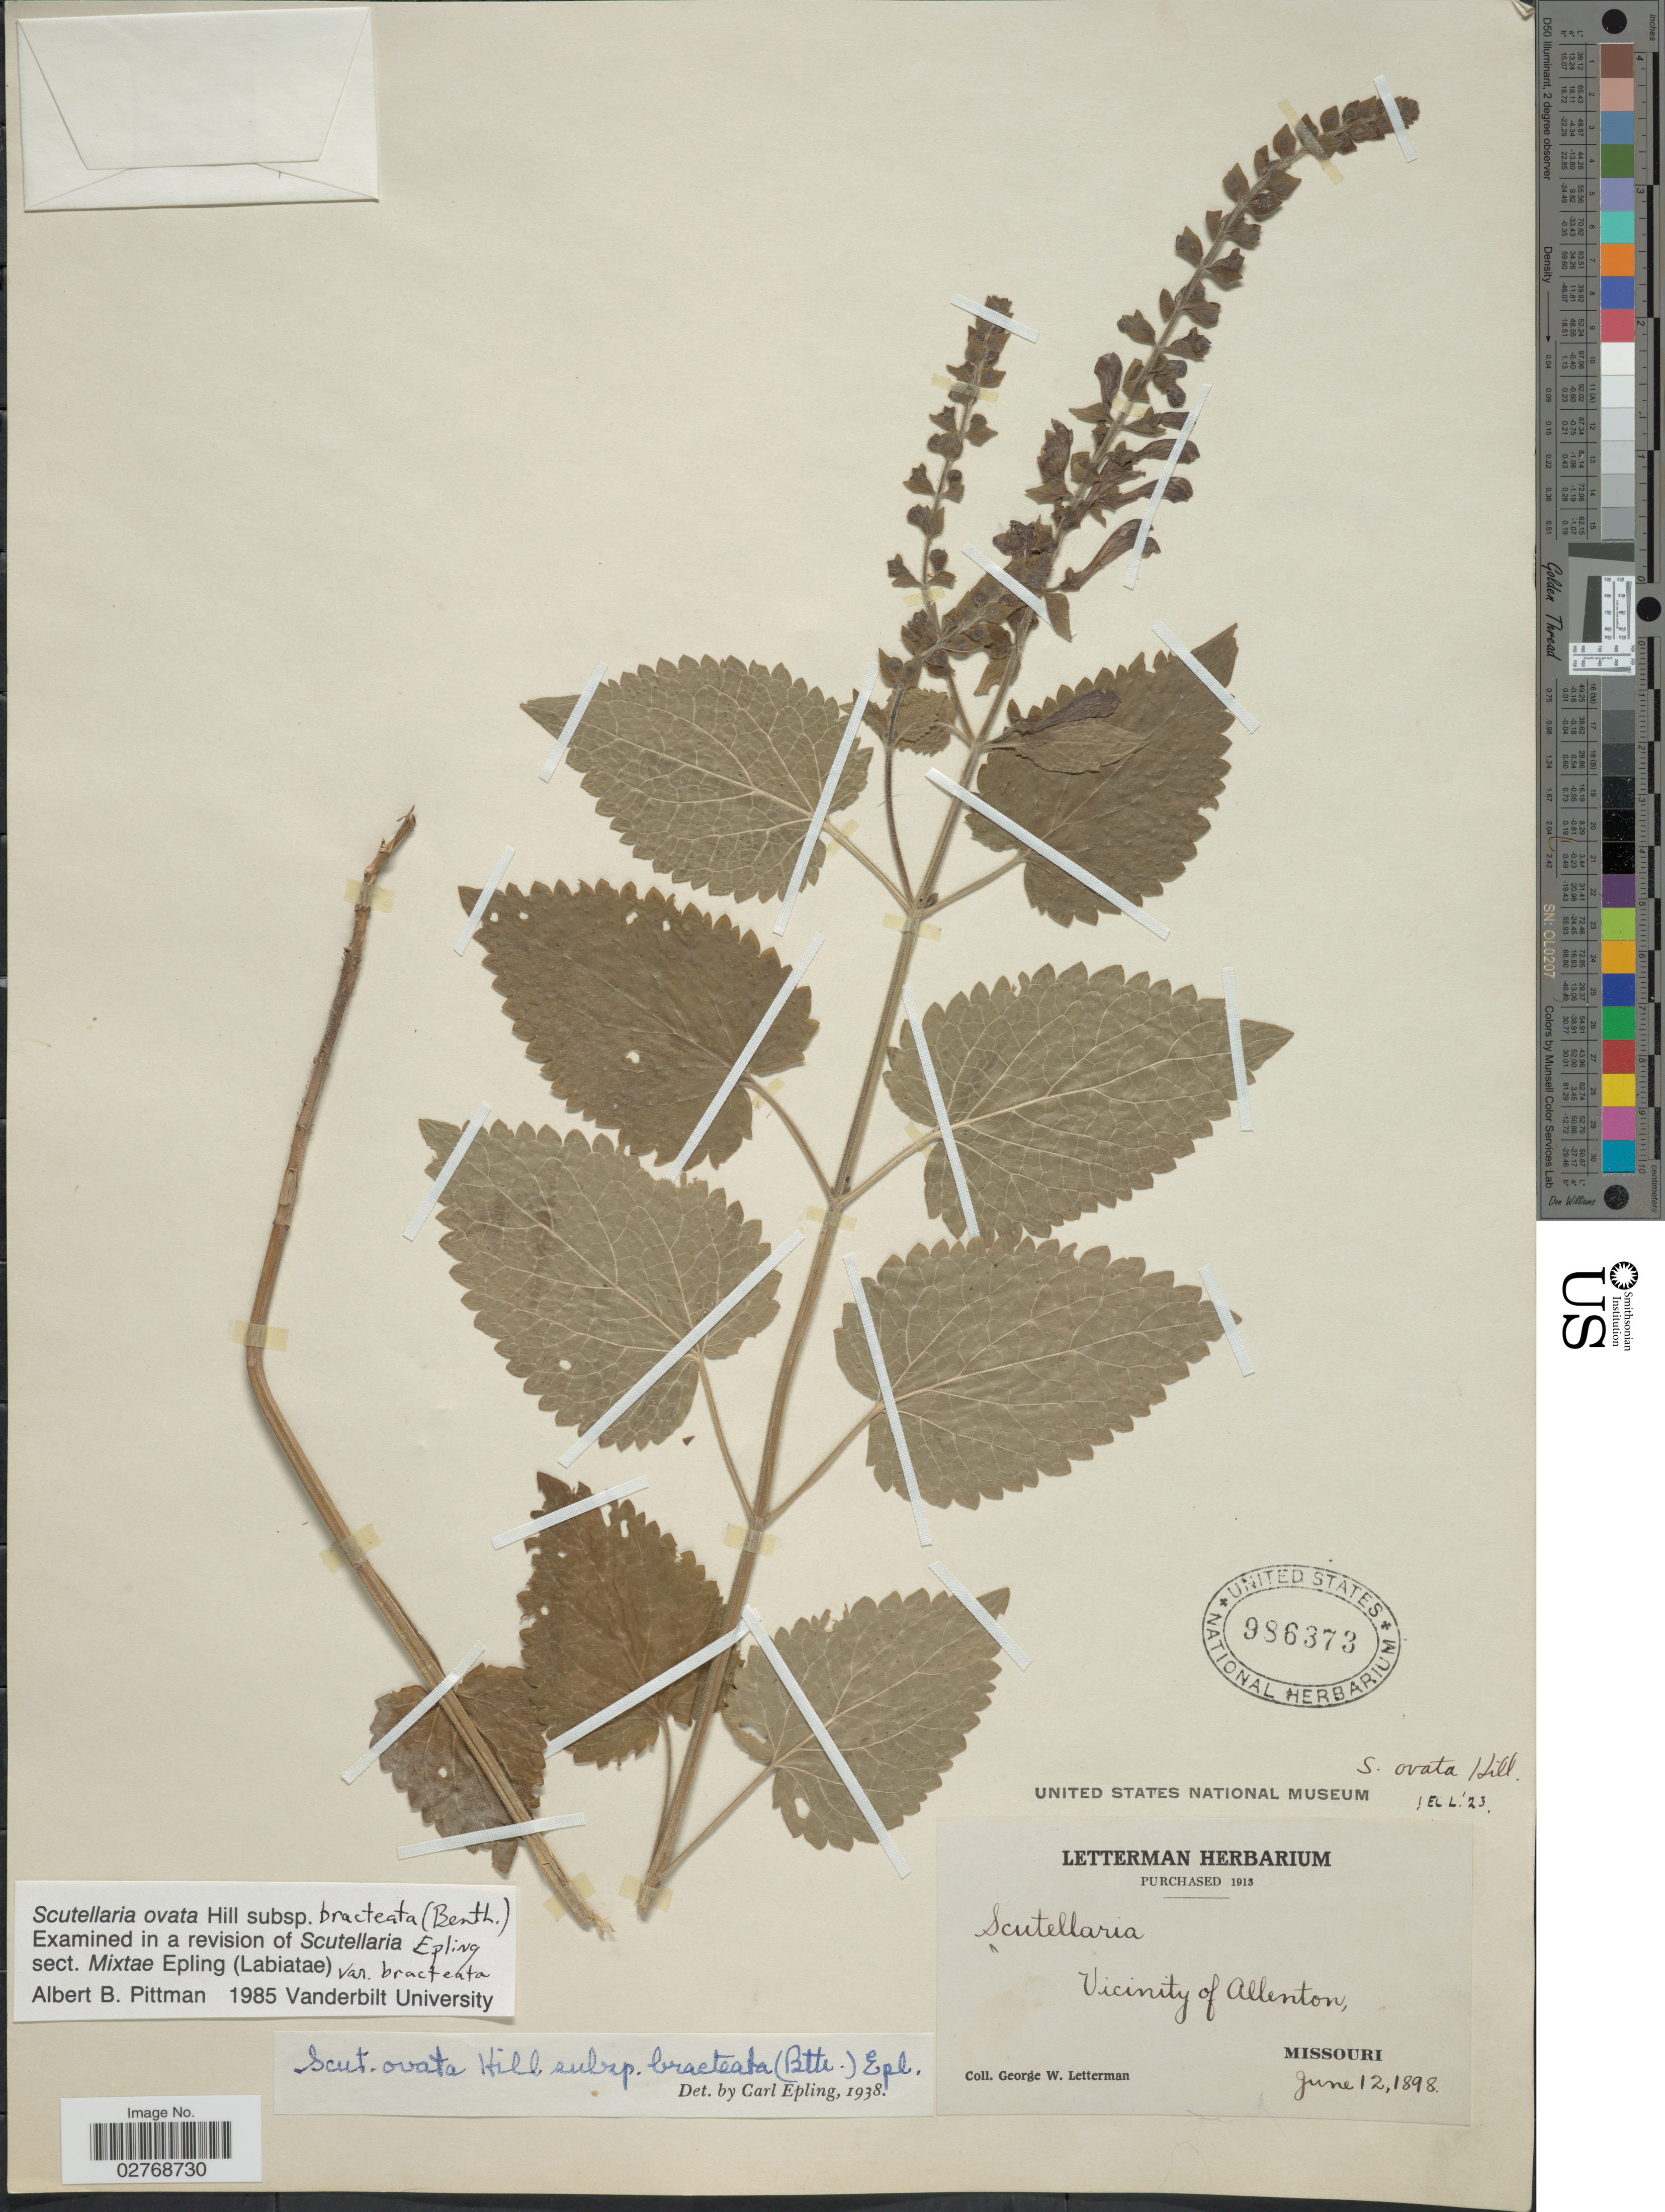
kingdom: Plantae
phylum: Tracheophyta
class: Magnoliopsida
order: Lamiales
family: Lamiaceae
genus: Scutellaria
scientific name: Scutellaria ovata subsp. bracteata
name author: (Benth.) Epling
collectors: G. W. Letterman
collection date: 1898-06-12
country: United States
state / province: Missouri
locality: Vicinity of Allenton.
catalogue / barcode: US 986373